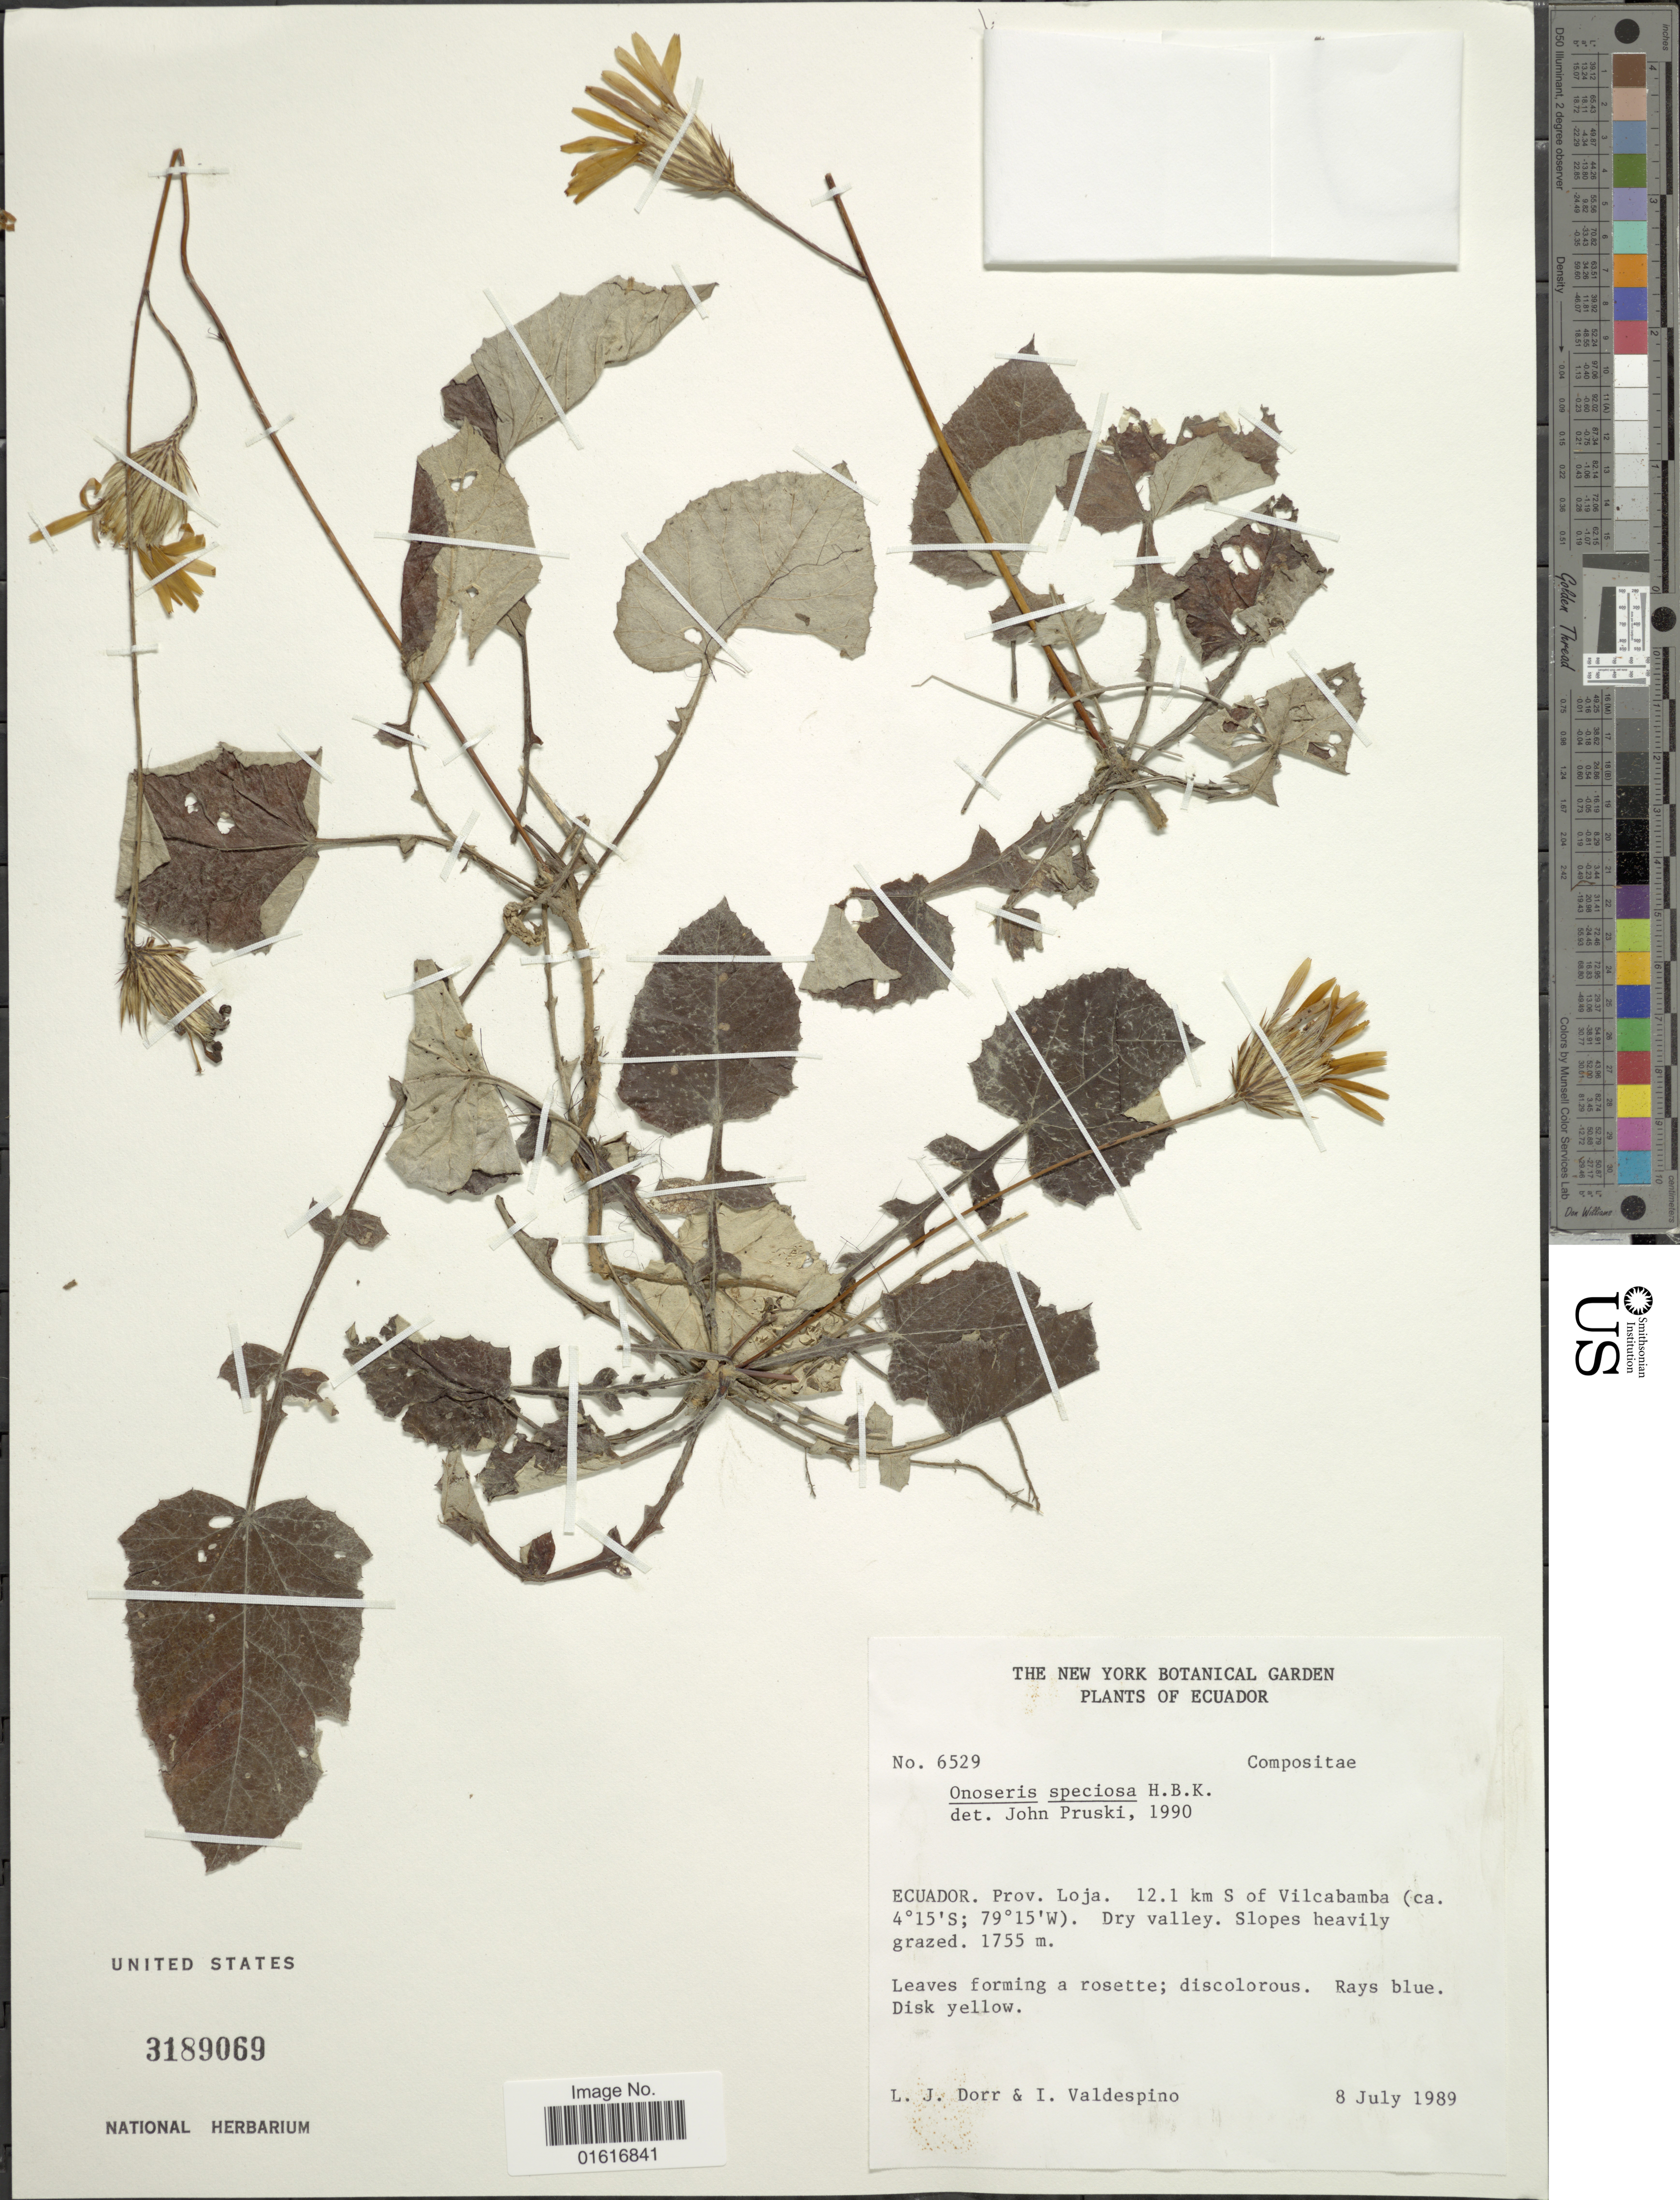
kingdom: Plantae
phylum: Tracheophyta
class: Magnoliopsida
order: Asterales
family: Asteraceae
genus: Onoseris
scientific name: Onoseris speciosa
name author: Kunth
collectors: L. J. Dorr & I. A. Valdespino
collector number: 6529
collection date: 1989-07-08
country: Ecuador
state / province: Loja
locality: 12.1 km S of Vilcabamba. Dry valley. slopes heavily grazed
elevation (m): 1755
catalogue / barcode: US 3189069